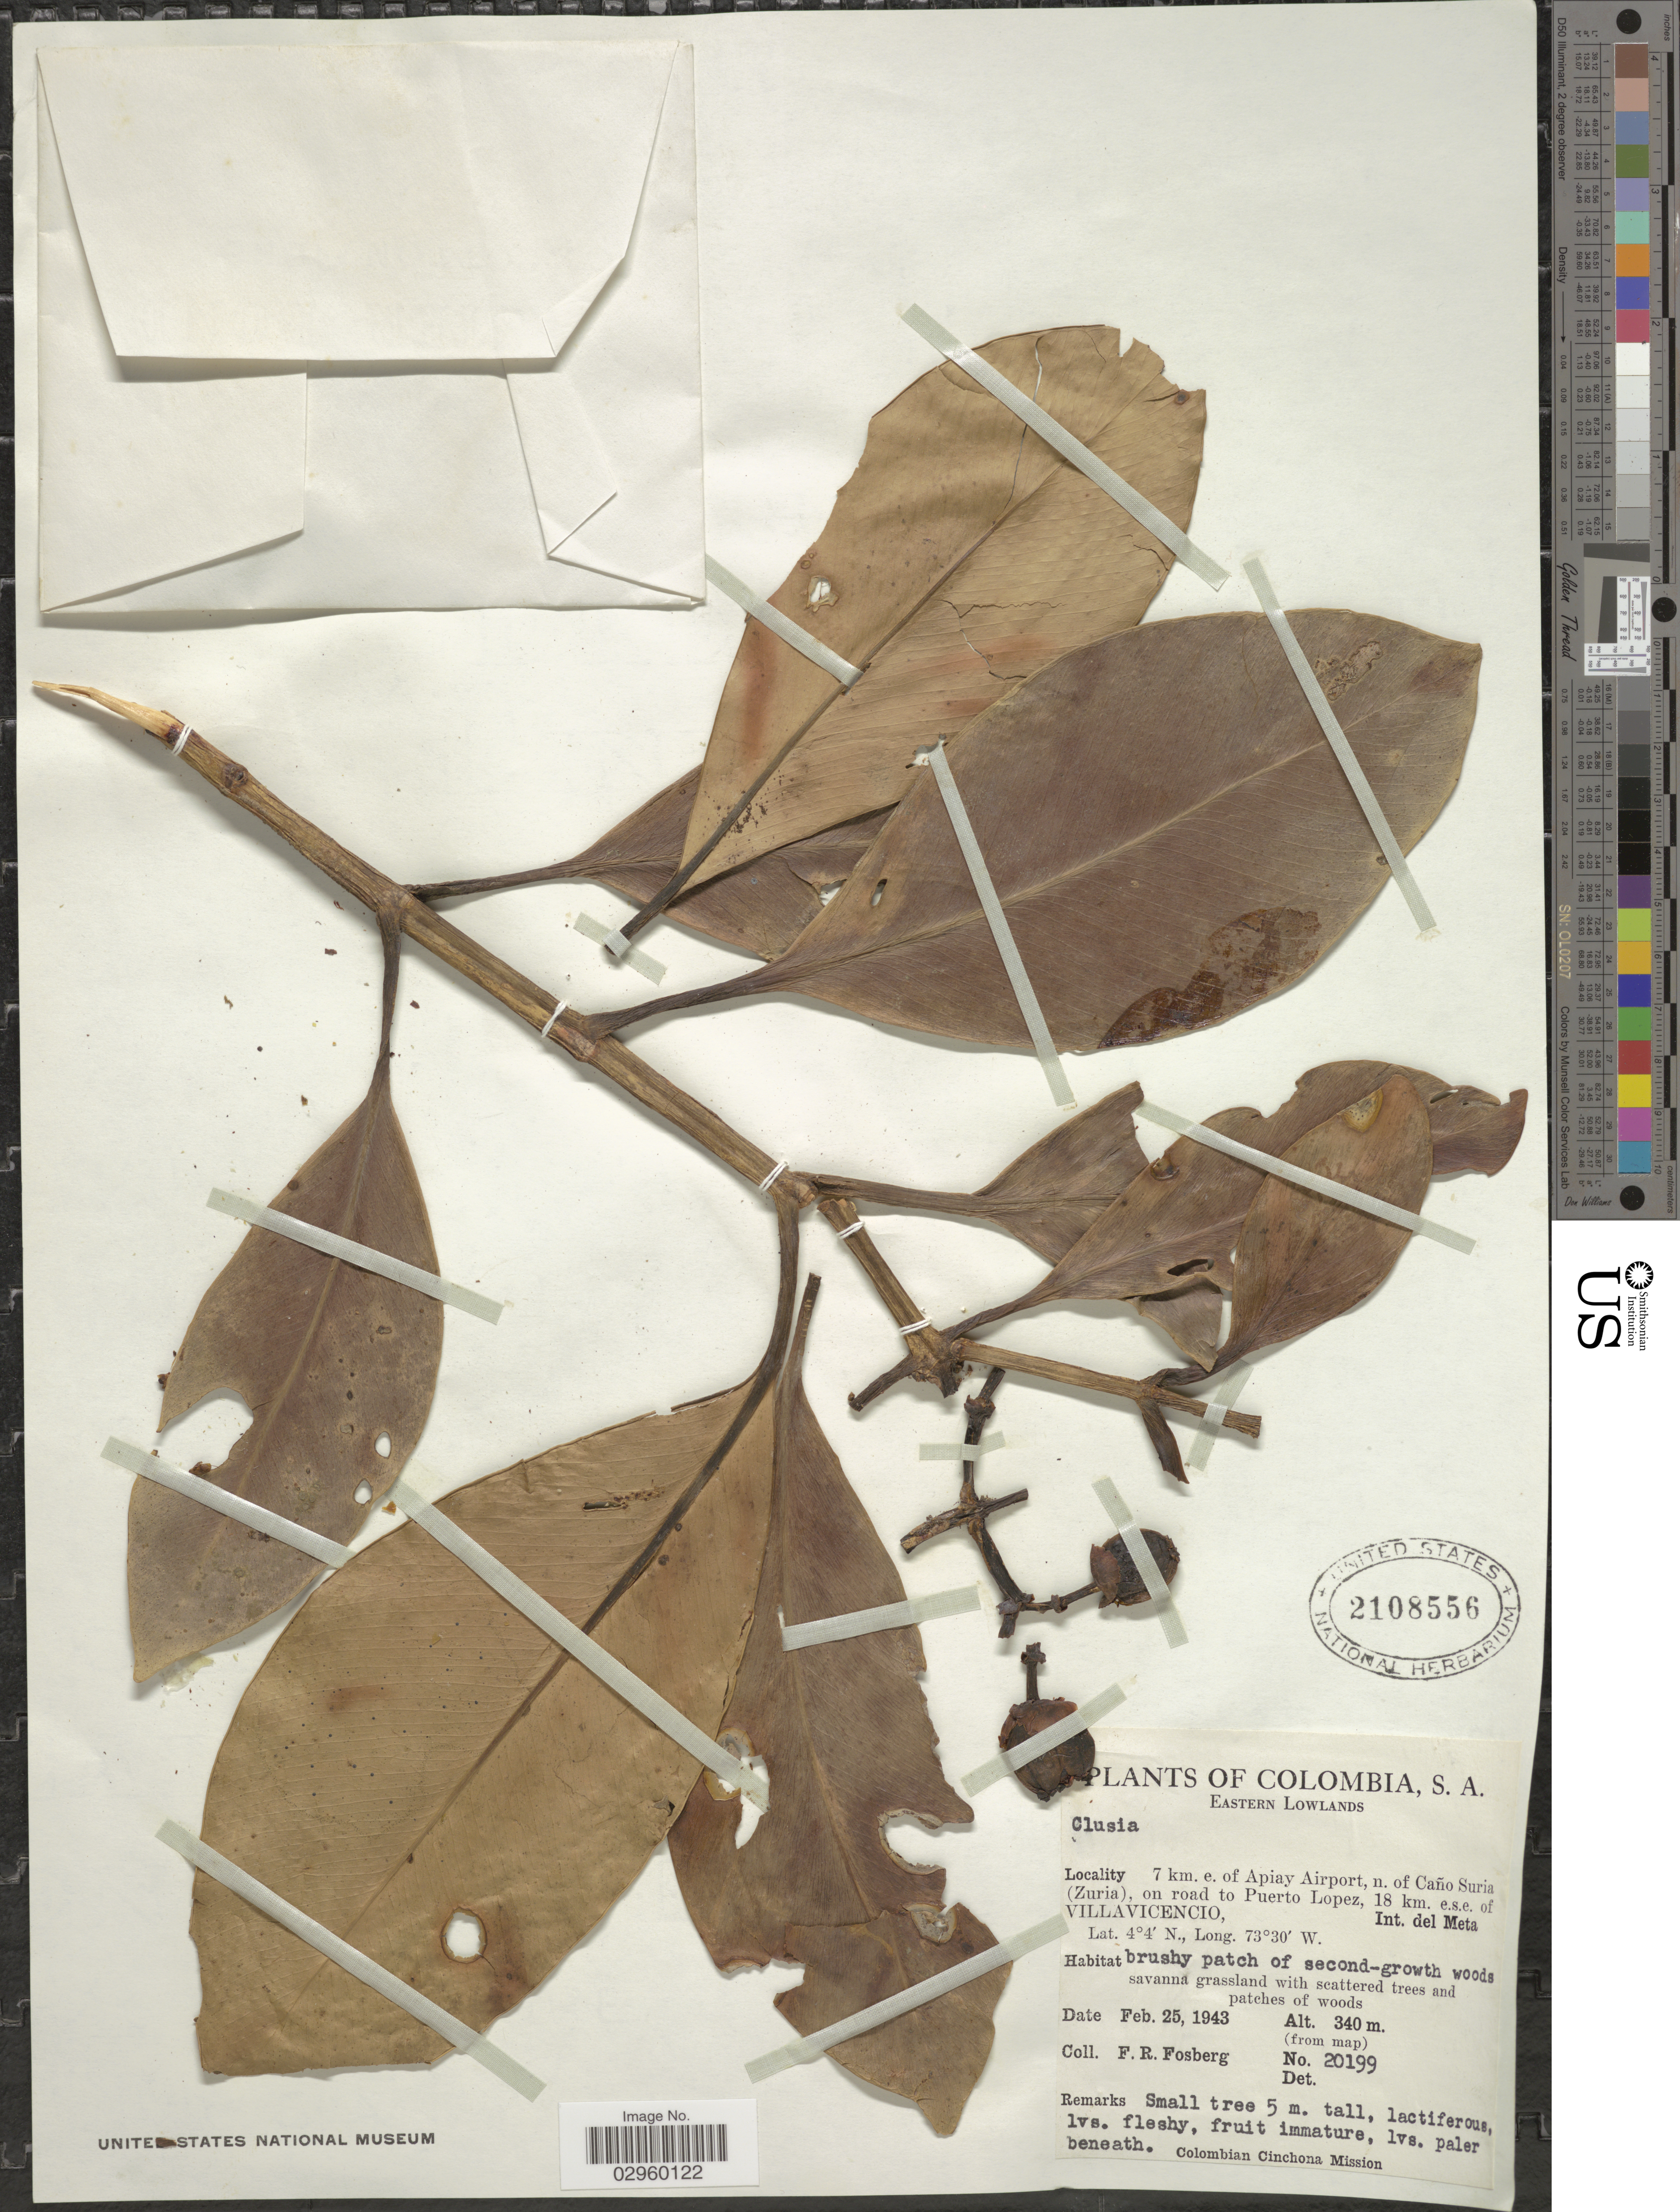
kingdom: Plantae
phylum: Tracheophyta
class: Magnoliopsida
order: Malpighiales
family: Clusiaceae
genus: Clusia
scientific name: Clusia sp.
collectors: F. R. Fosberg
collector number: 20199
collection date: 1943-02-25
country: Colombia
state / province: Meta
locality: Eastern Lowlands, 7 km. e. of Apiay Airport, n. of Caño Suria (Zuria), on road to Puerto Lopez, 18 km. e.s.e. of Villavicencio, Int. del Meta.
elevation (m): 340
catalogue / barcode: US 2108556